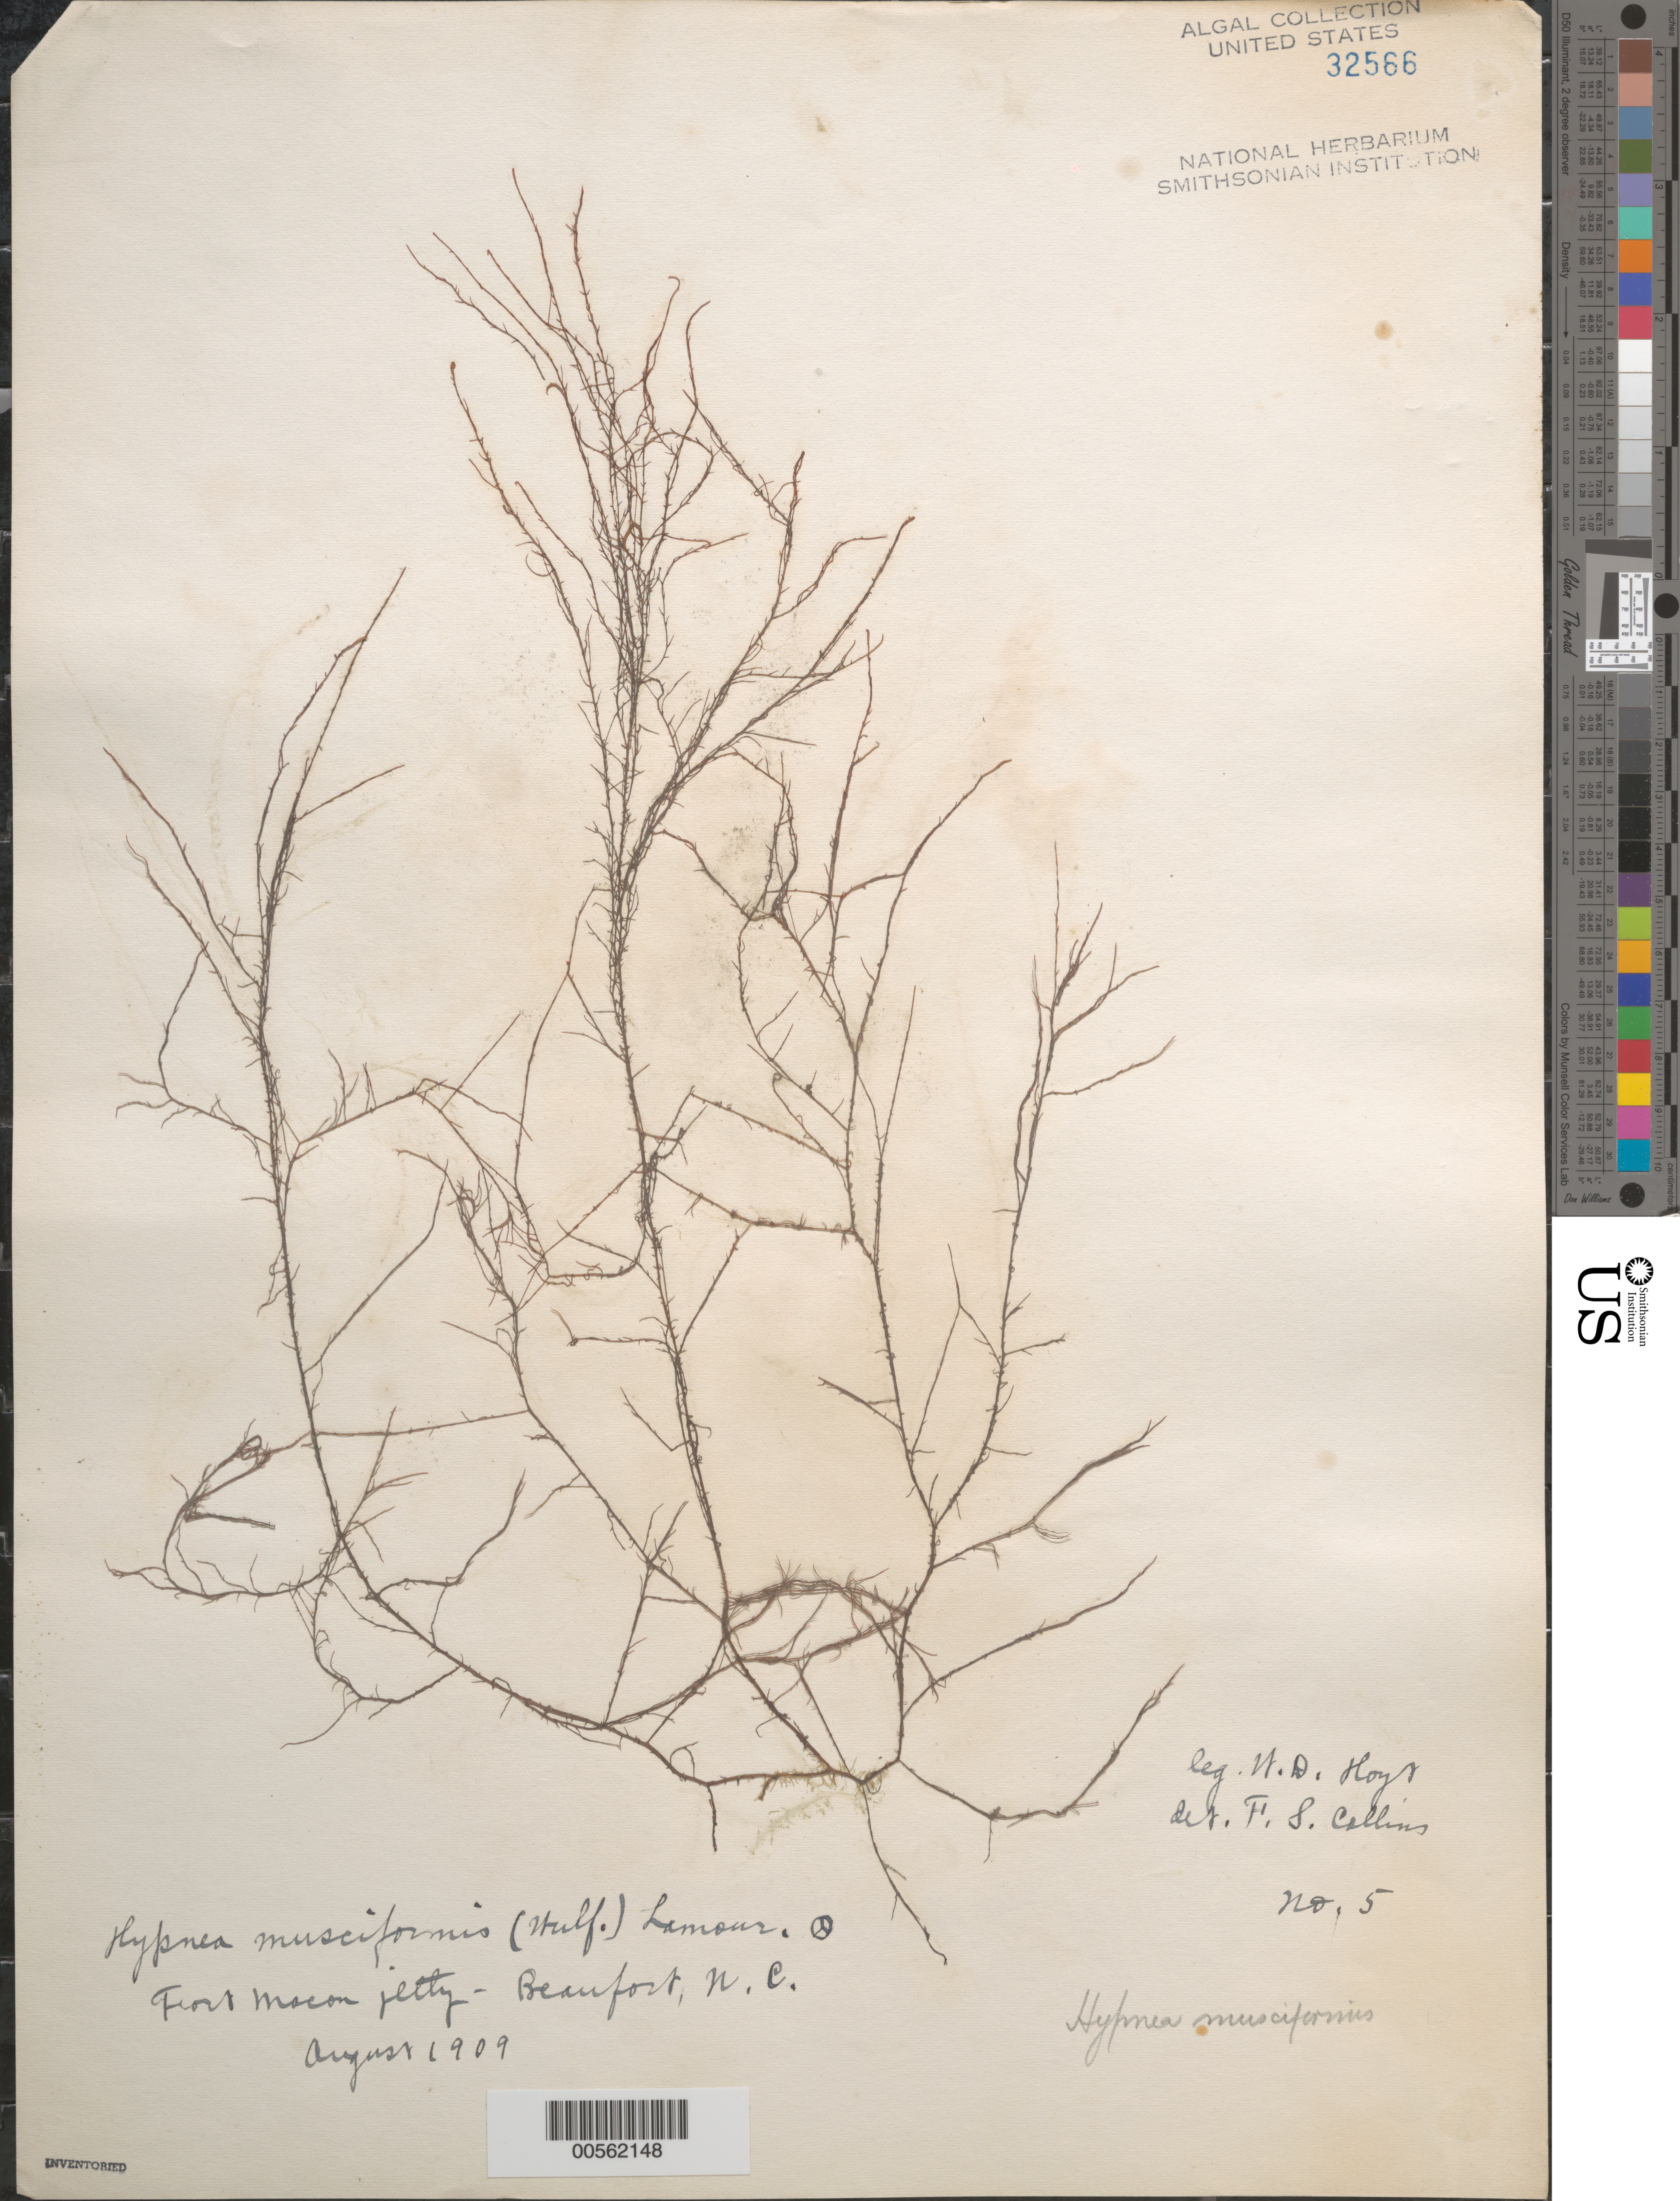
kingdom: Plantae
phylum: Rhodophyta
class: Florideophyceae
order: Gigartinales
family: Cystocloniaceae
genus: Hypnea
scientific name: Hypnea musciformis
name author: (Wulfen) J.V.Lamouroux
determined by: Collins, Frank S.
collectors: W. D. Hoyt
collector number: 5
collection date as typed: Aug 1909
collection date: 1909-08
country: United States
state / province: North Carolina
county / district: Carteret County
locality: Beaufort, Fort Macon jetty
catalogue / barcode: US 32566